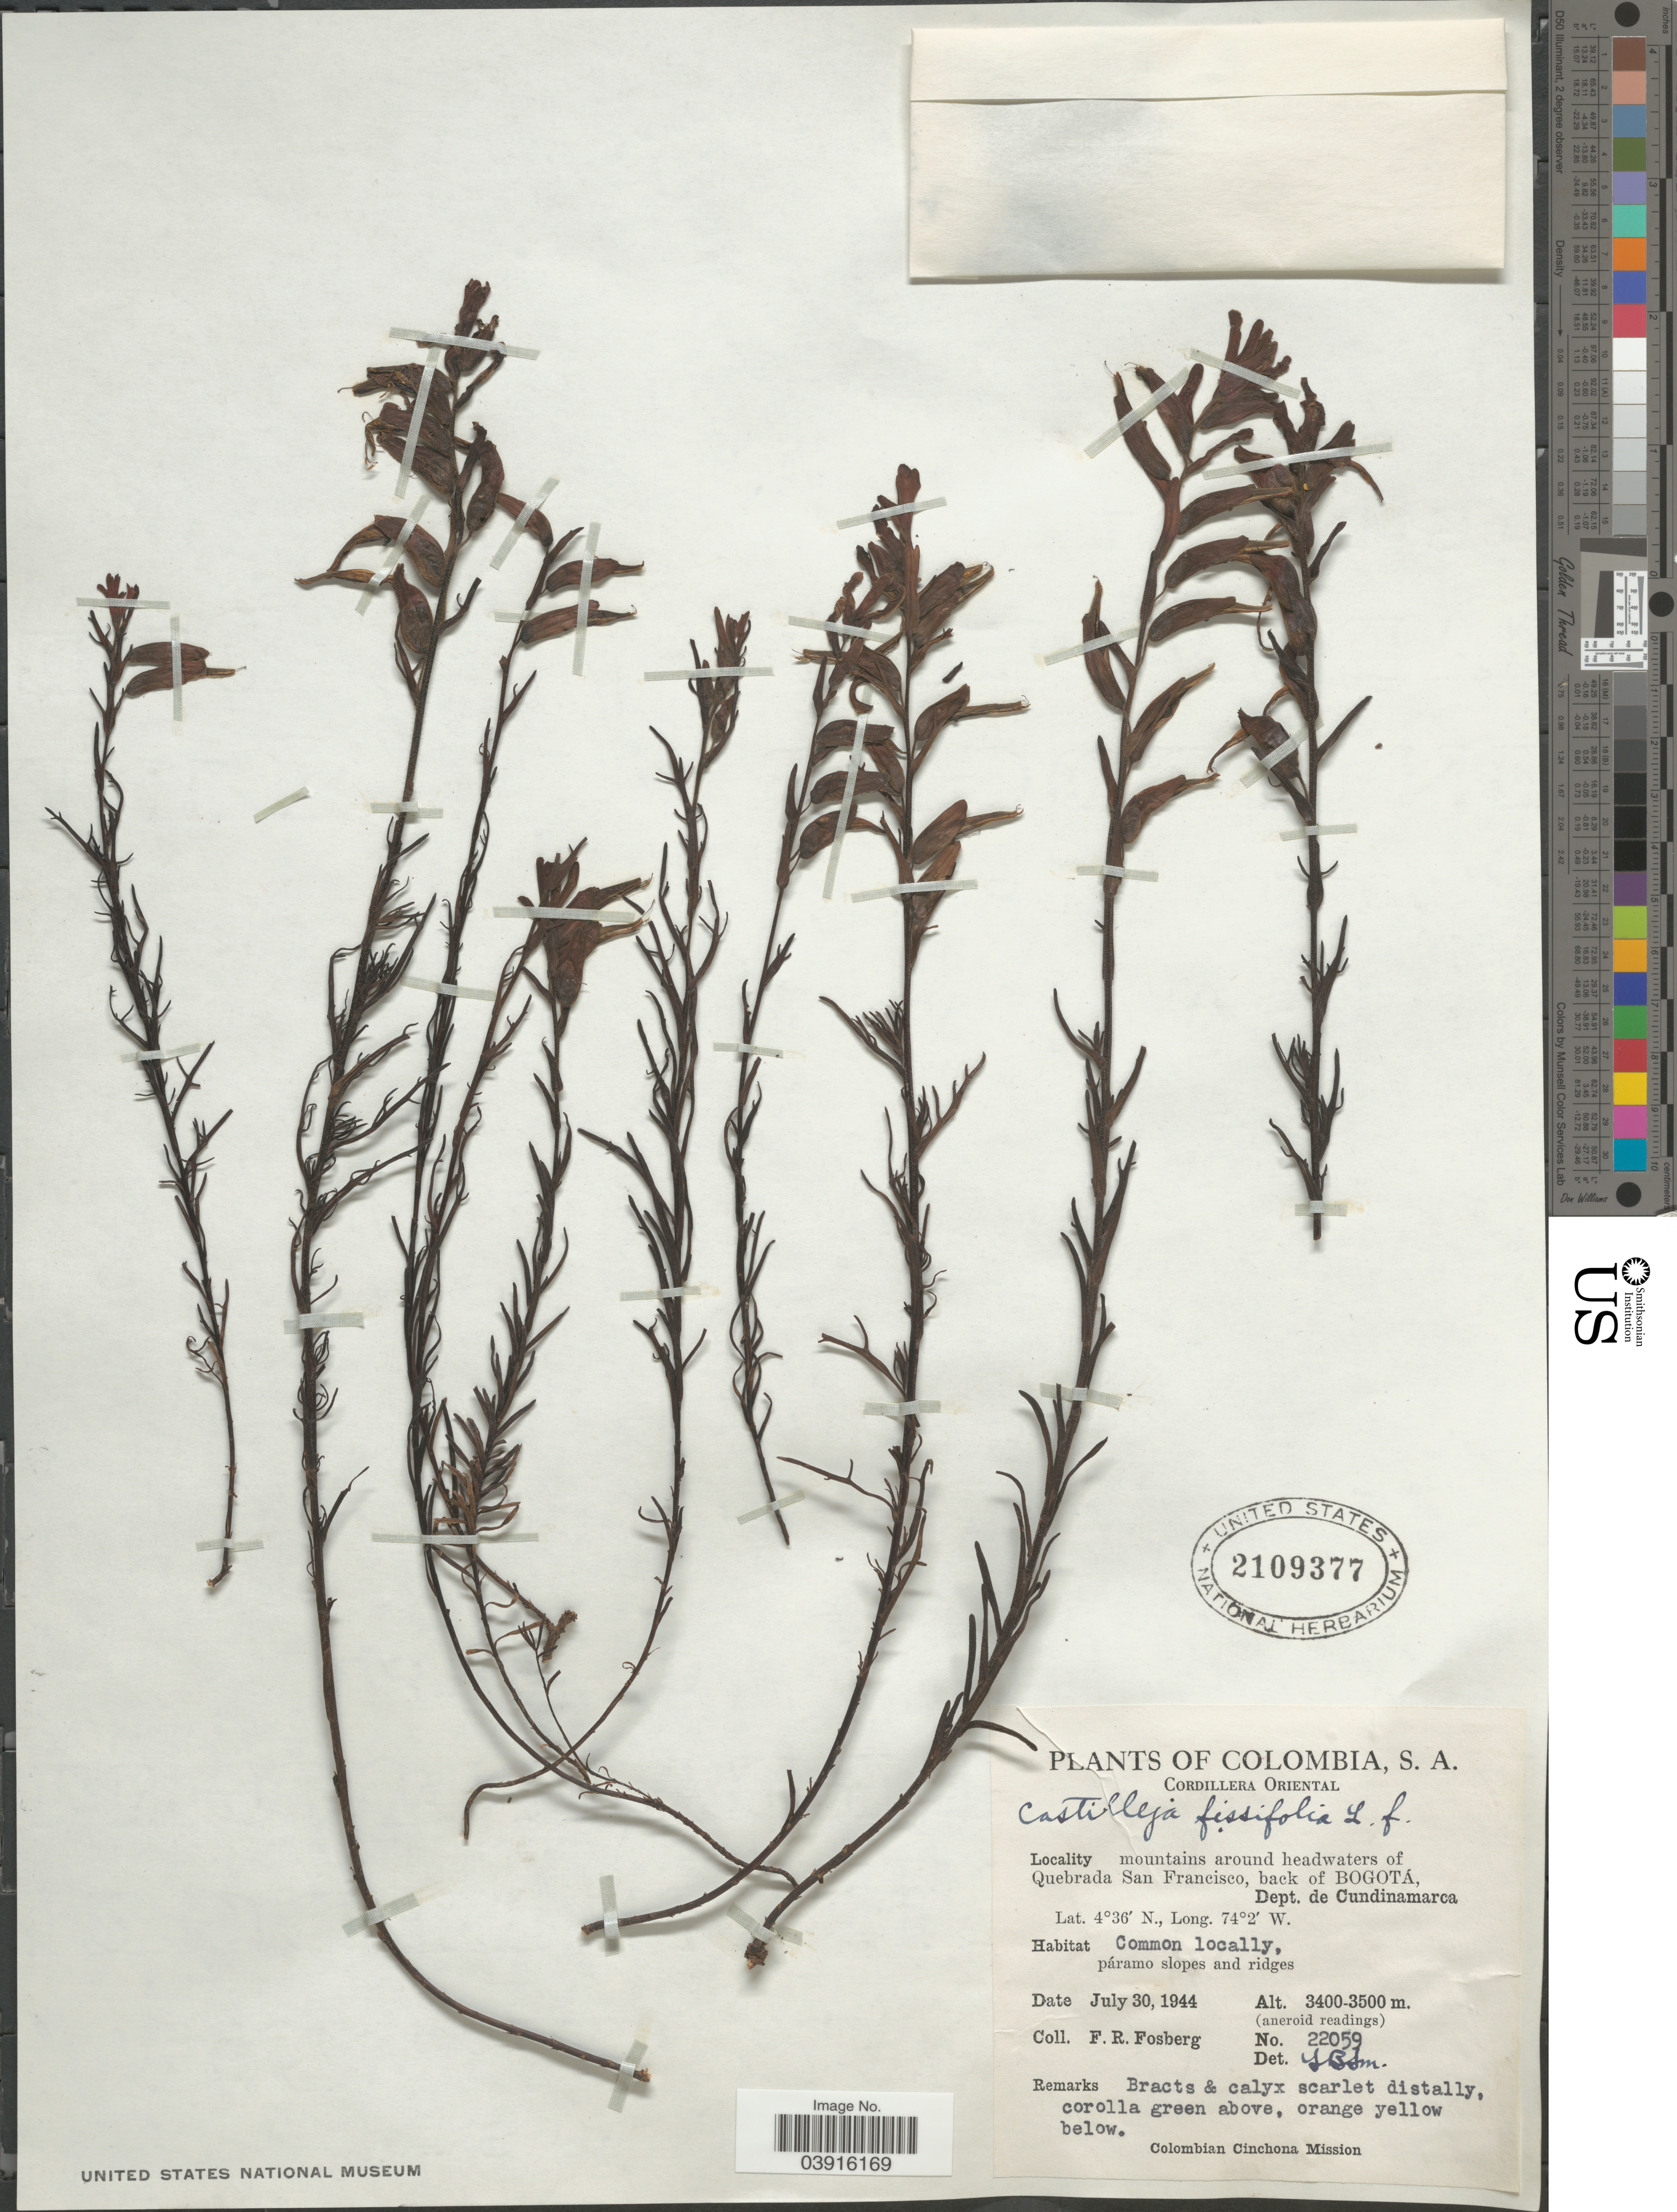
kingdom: Plantae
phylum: Tracheophyta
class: Magnoliopsida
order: Lamiales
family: Orobanchaceae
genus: Castilleja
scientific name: Castilleja fissifolia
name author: L. f.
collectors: F. R. Fosberg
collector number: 22059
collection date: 1944-07-30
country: Colombia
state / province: Cundinamarca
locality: Cordillera Oriental. Mountains around headwaters of Quebrada San Francisco, back of Bogotá. Dept. de Cundinamarca.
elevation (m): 3400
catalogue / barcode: US 2109377